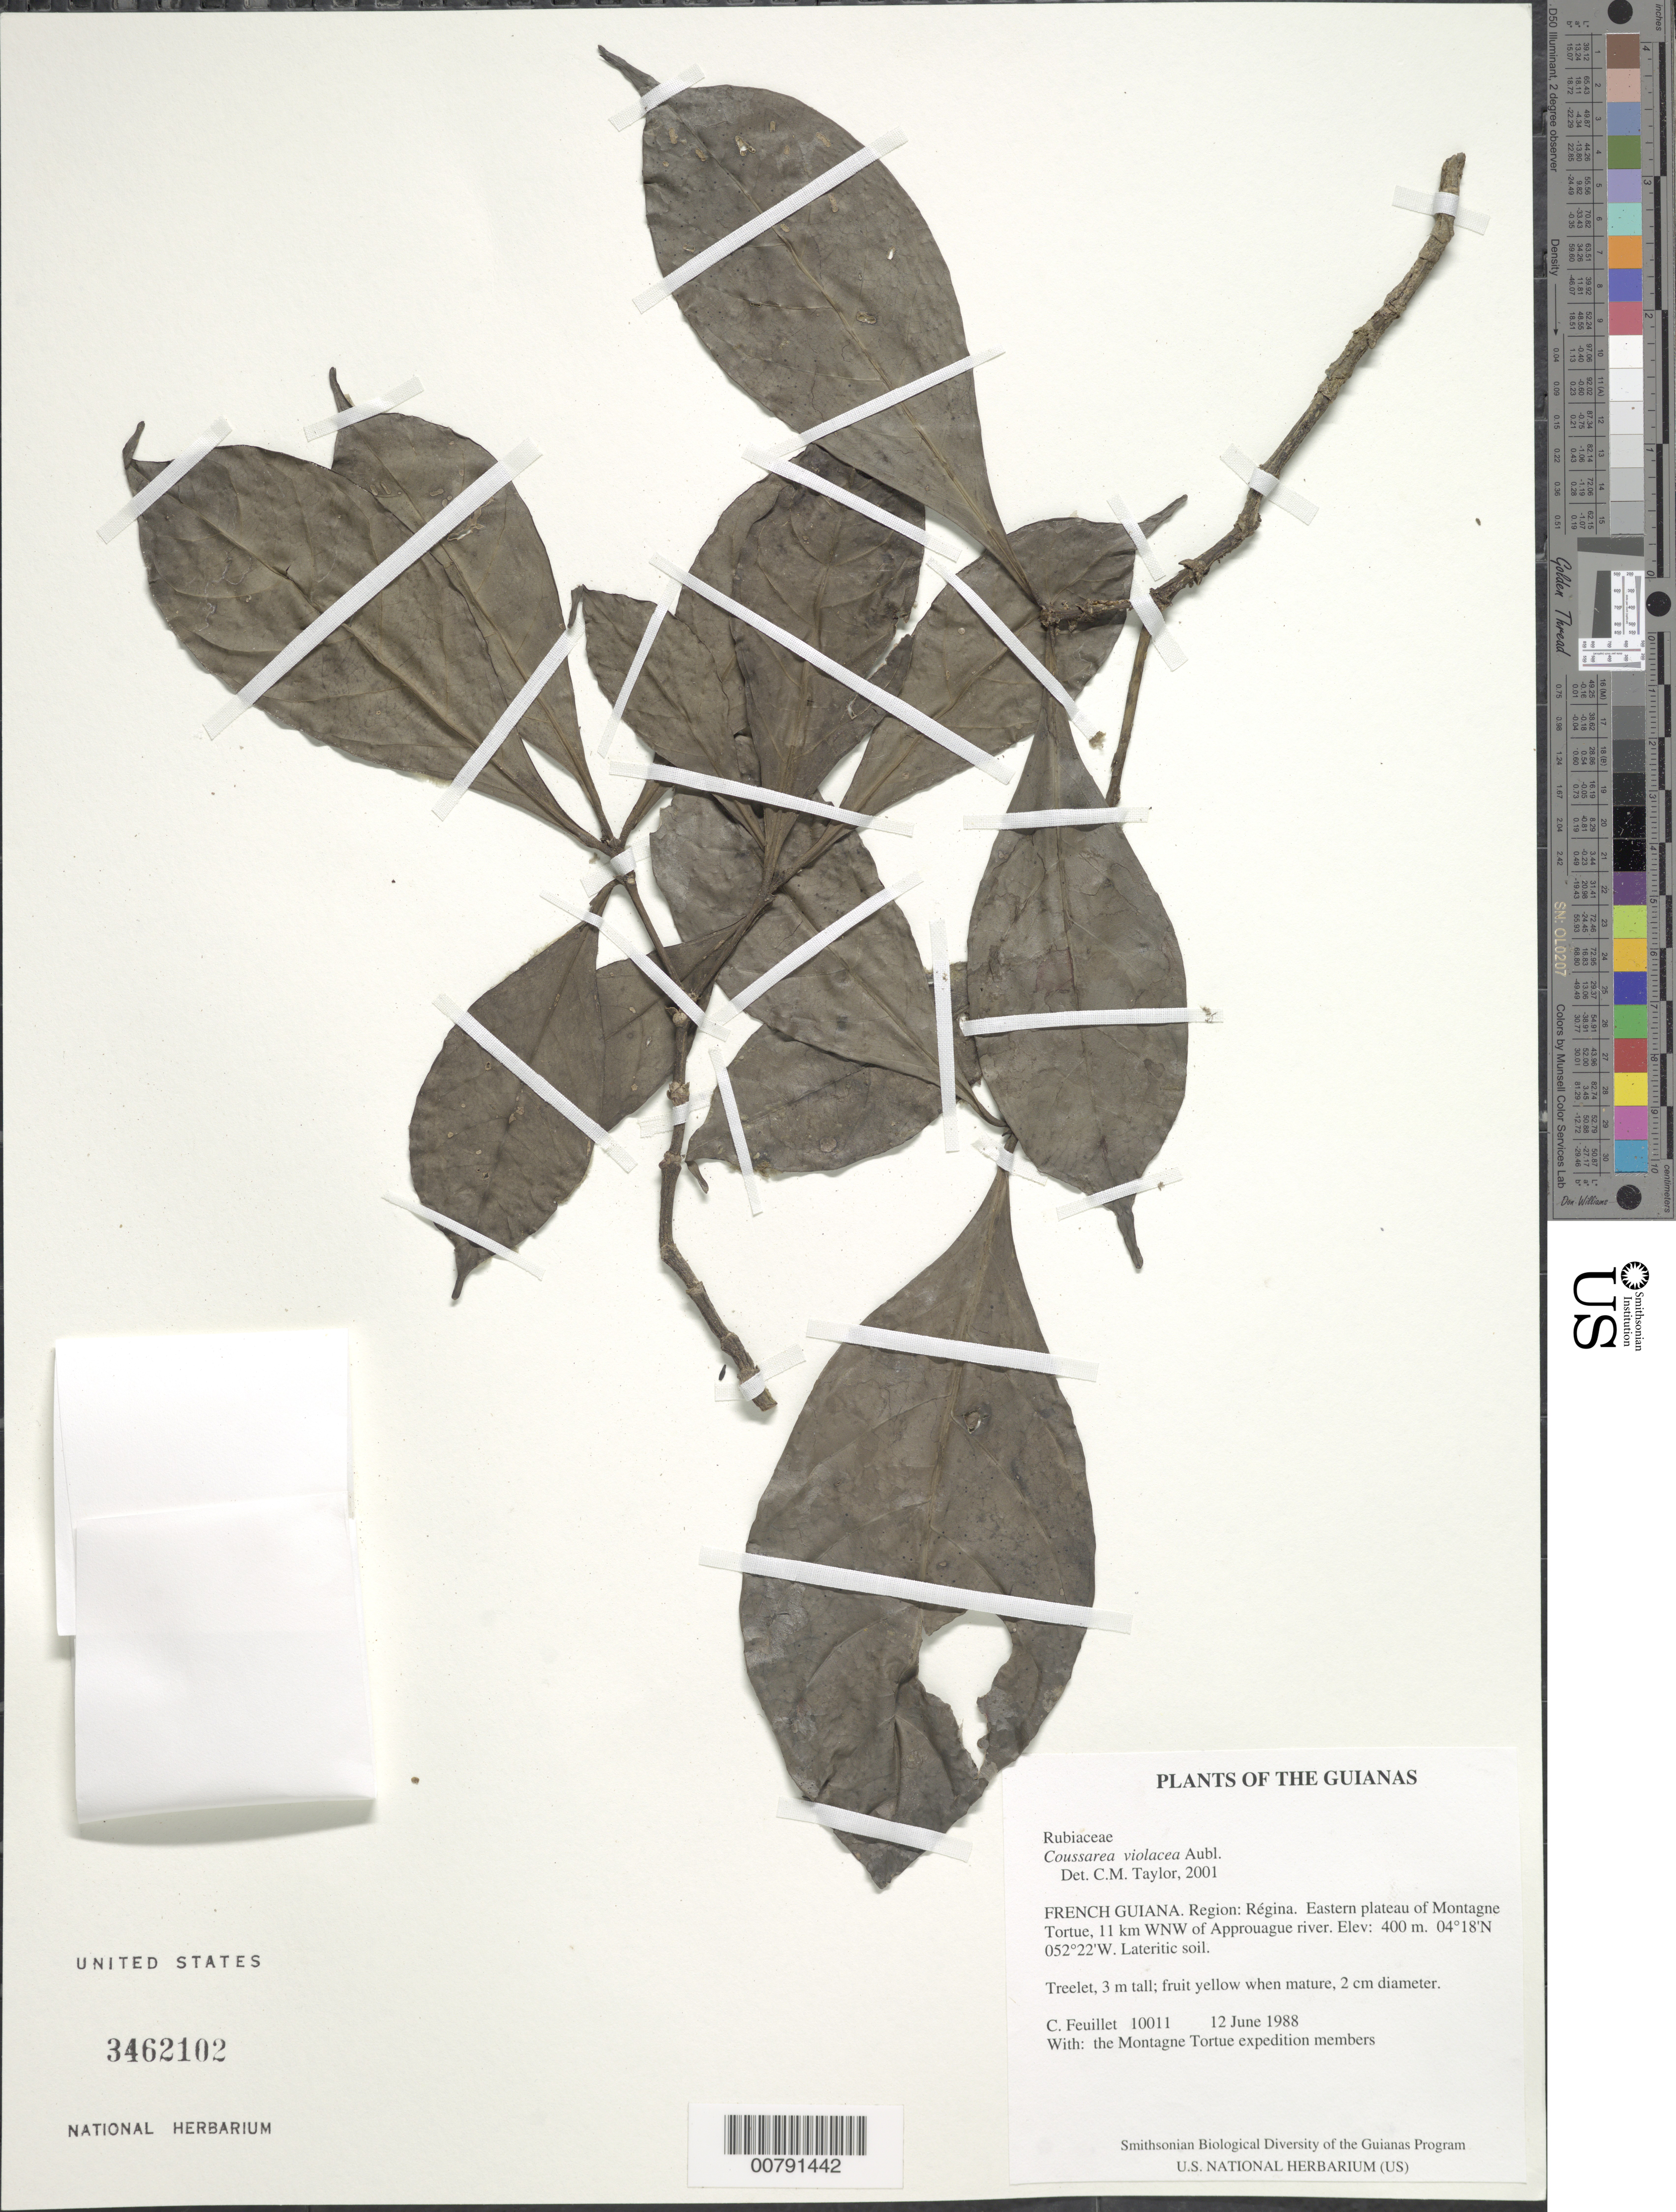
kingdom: Plantae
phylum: Tracheophyta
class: Magnoliopsida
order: Gentianales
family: Rubiaceae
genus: Coussarea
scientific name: Coussarea violacea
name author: Aubl.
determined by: Taylor, Charlotte M.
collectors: C. Feuillet & Montagne Torte Exped. members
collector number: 10011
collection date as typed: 12 June 1988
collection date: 1988-06-12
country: French Guiana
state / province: Cayenne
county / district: Regina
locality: Eastern plateau of Montagne Tortue, 11 km WNW of Approuague river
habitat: Lateritic soil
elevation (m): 400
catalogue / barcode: US 3462102